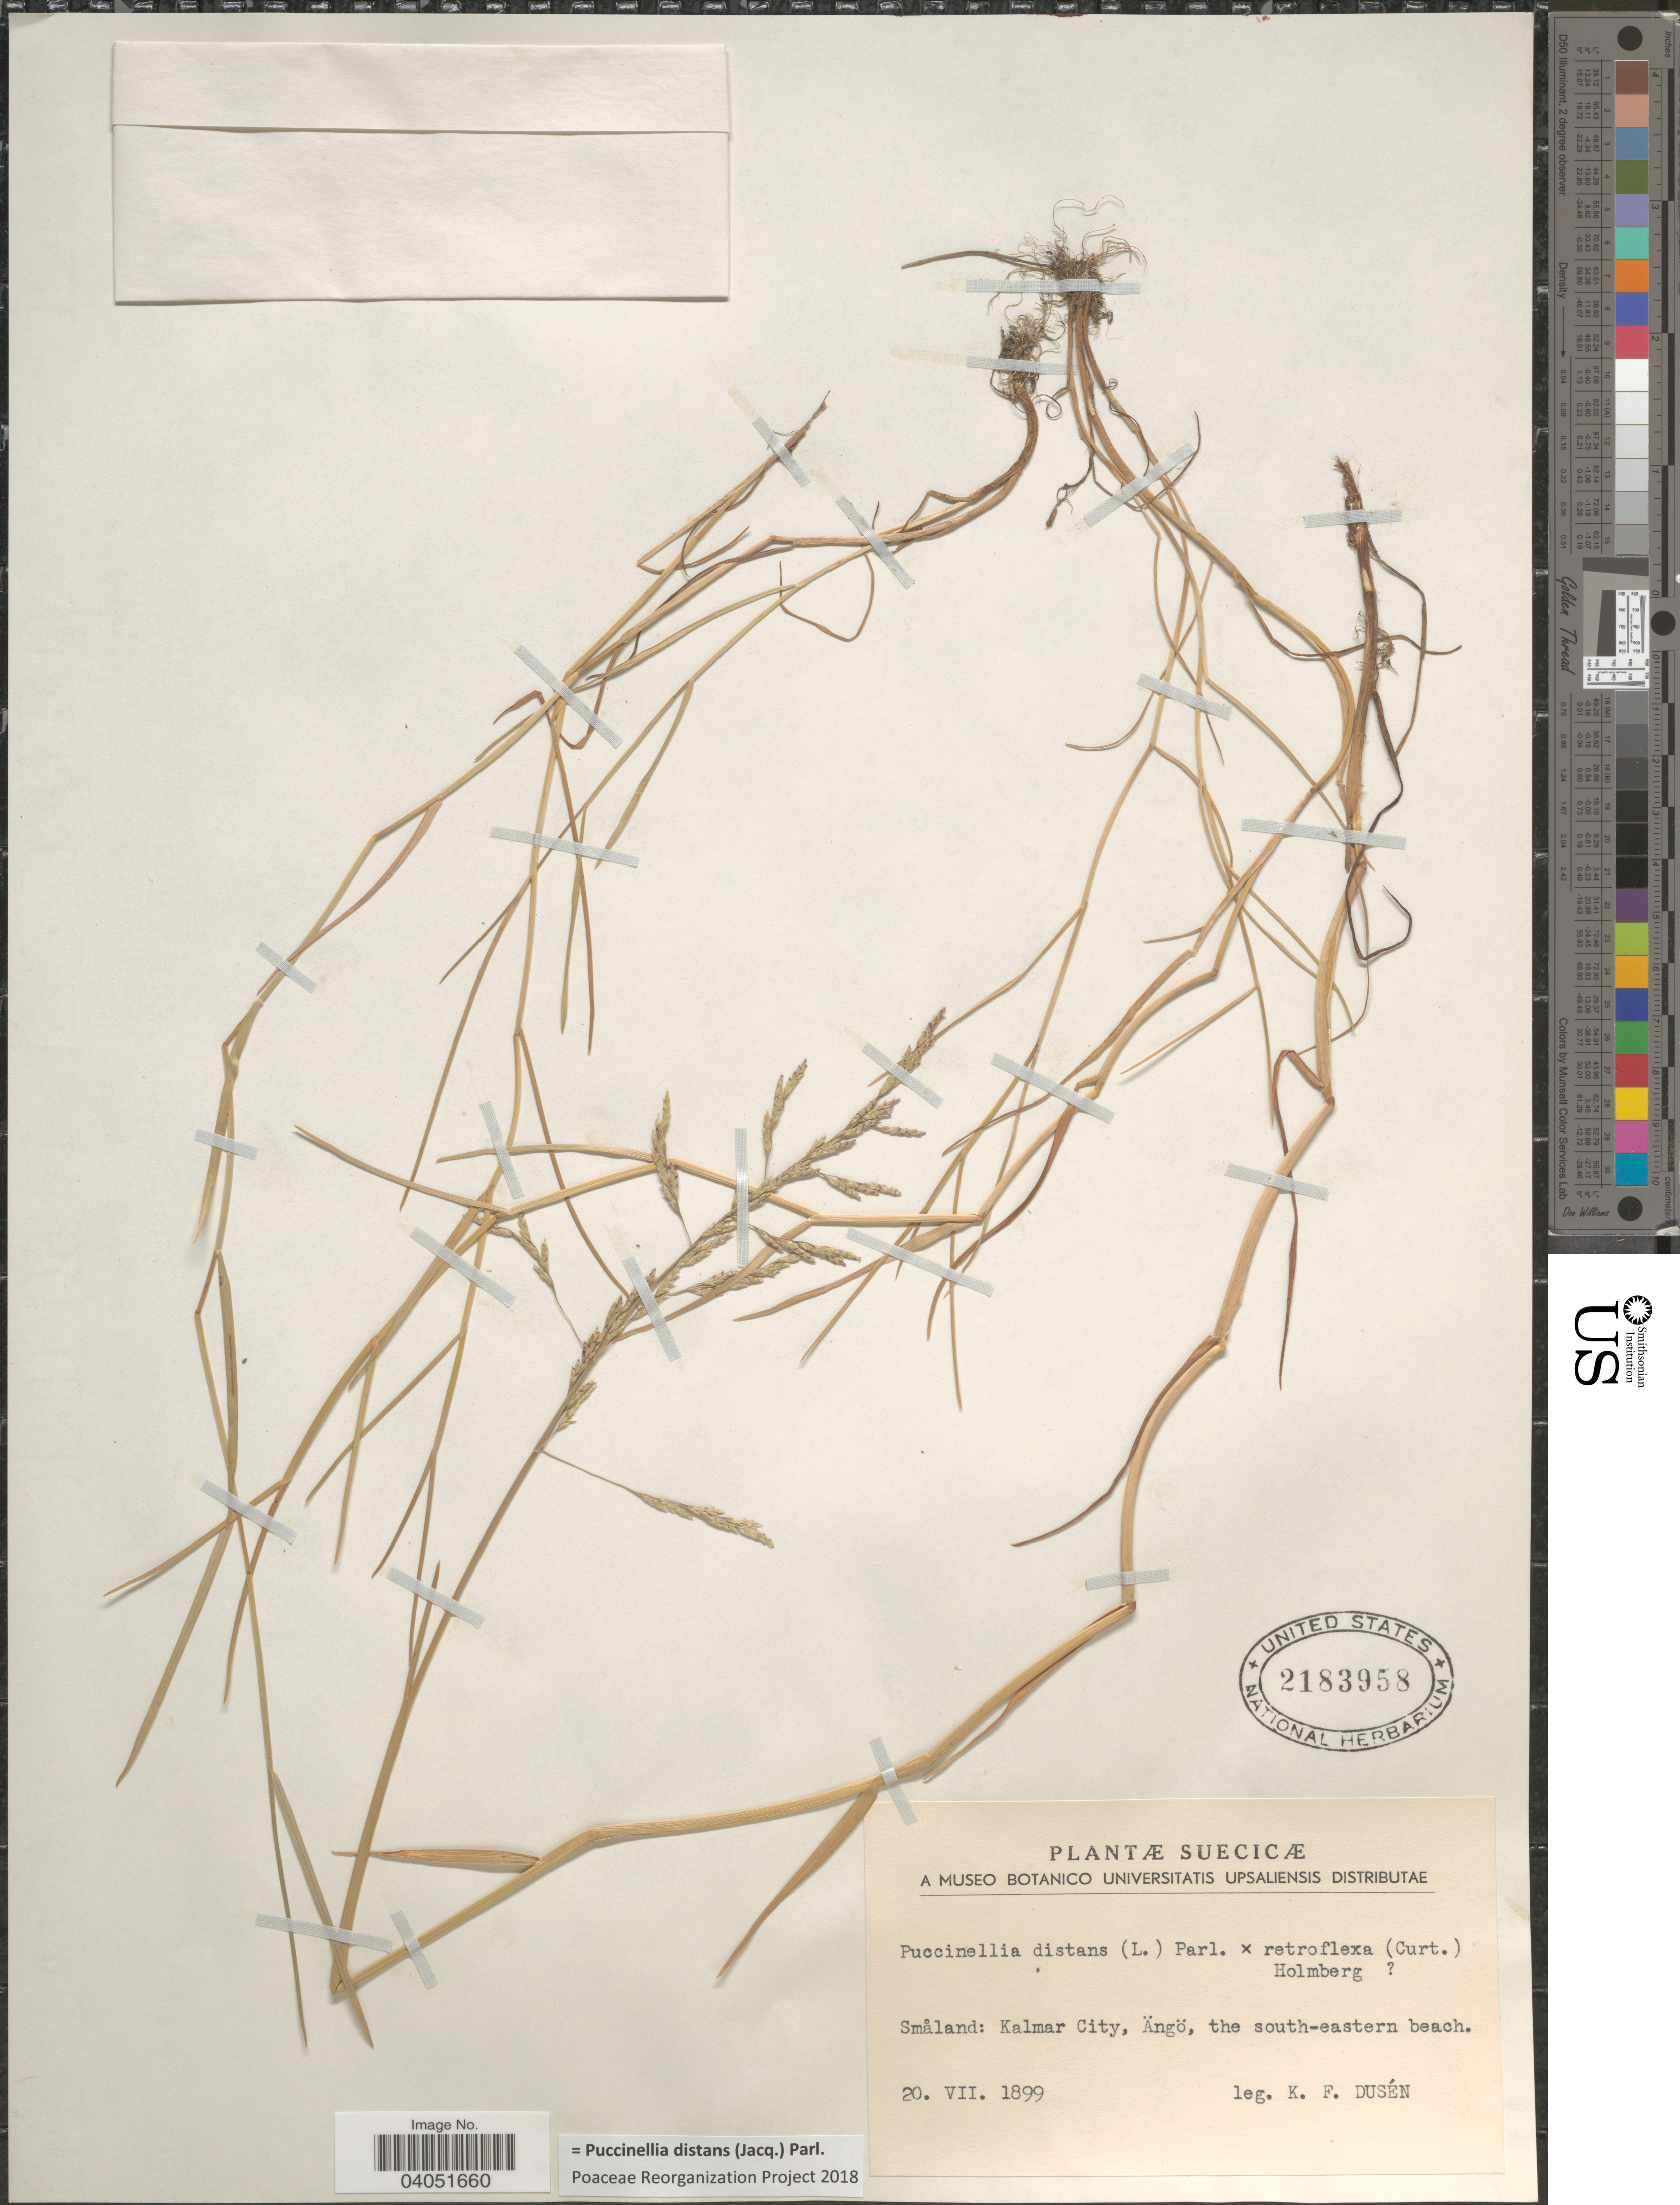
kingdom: Plantae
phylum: Tracheophyta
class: Liliopsida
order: Poales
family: Poaceae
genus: Puccinellia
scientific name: Puccinellia distans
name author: (Jacq.) Parl.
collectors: K. Dusén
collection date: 1899-08-20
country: Sweden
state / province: Kalmar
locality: Suecicæ. Småland: Kalmar City, Ängö, the south-eastern beach.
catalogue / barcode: US 2183958